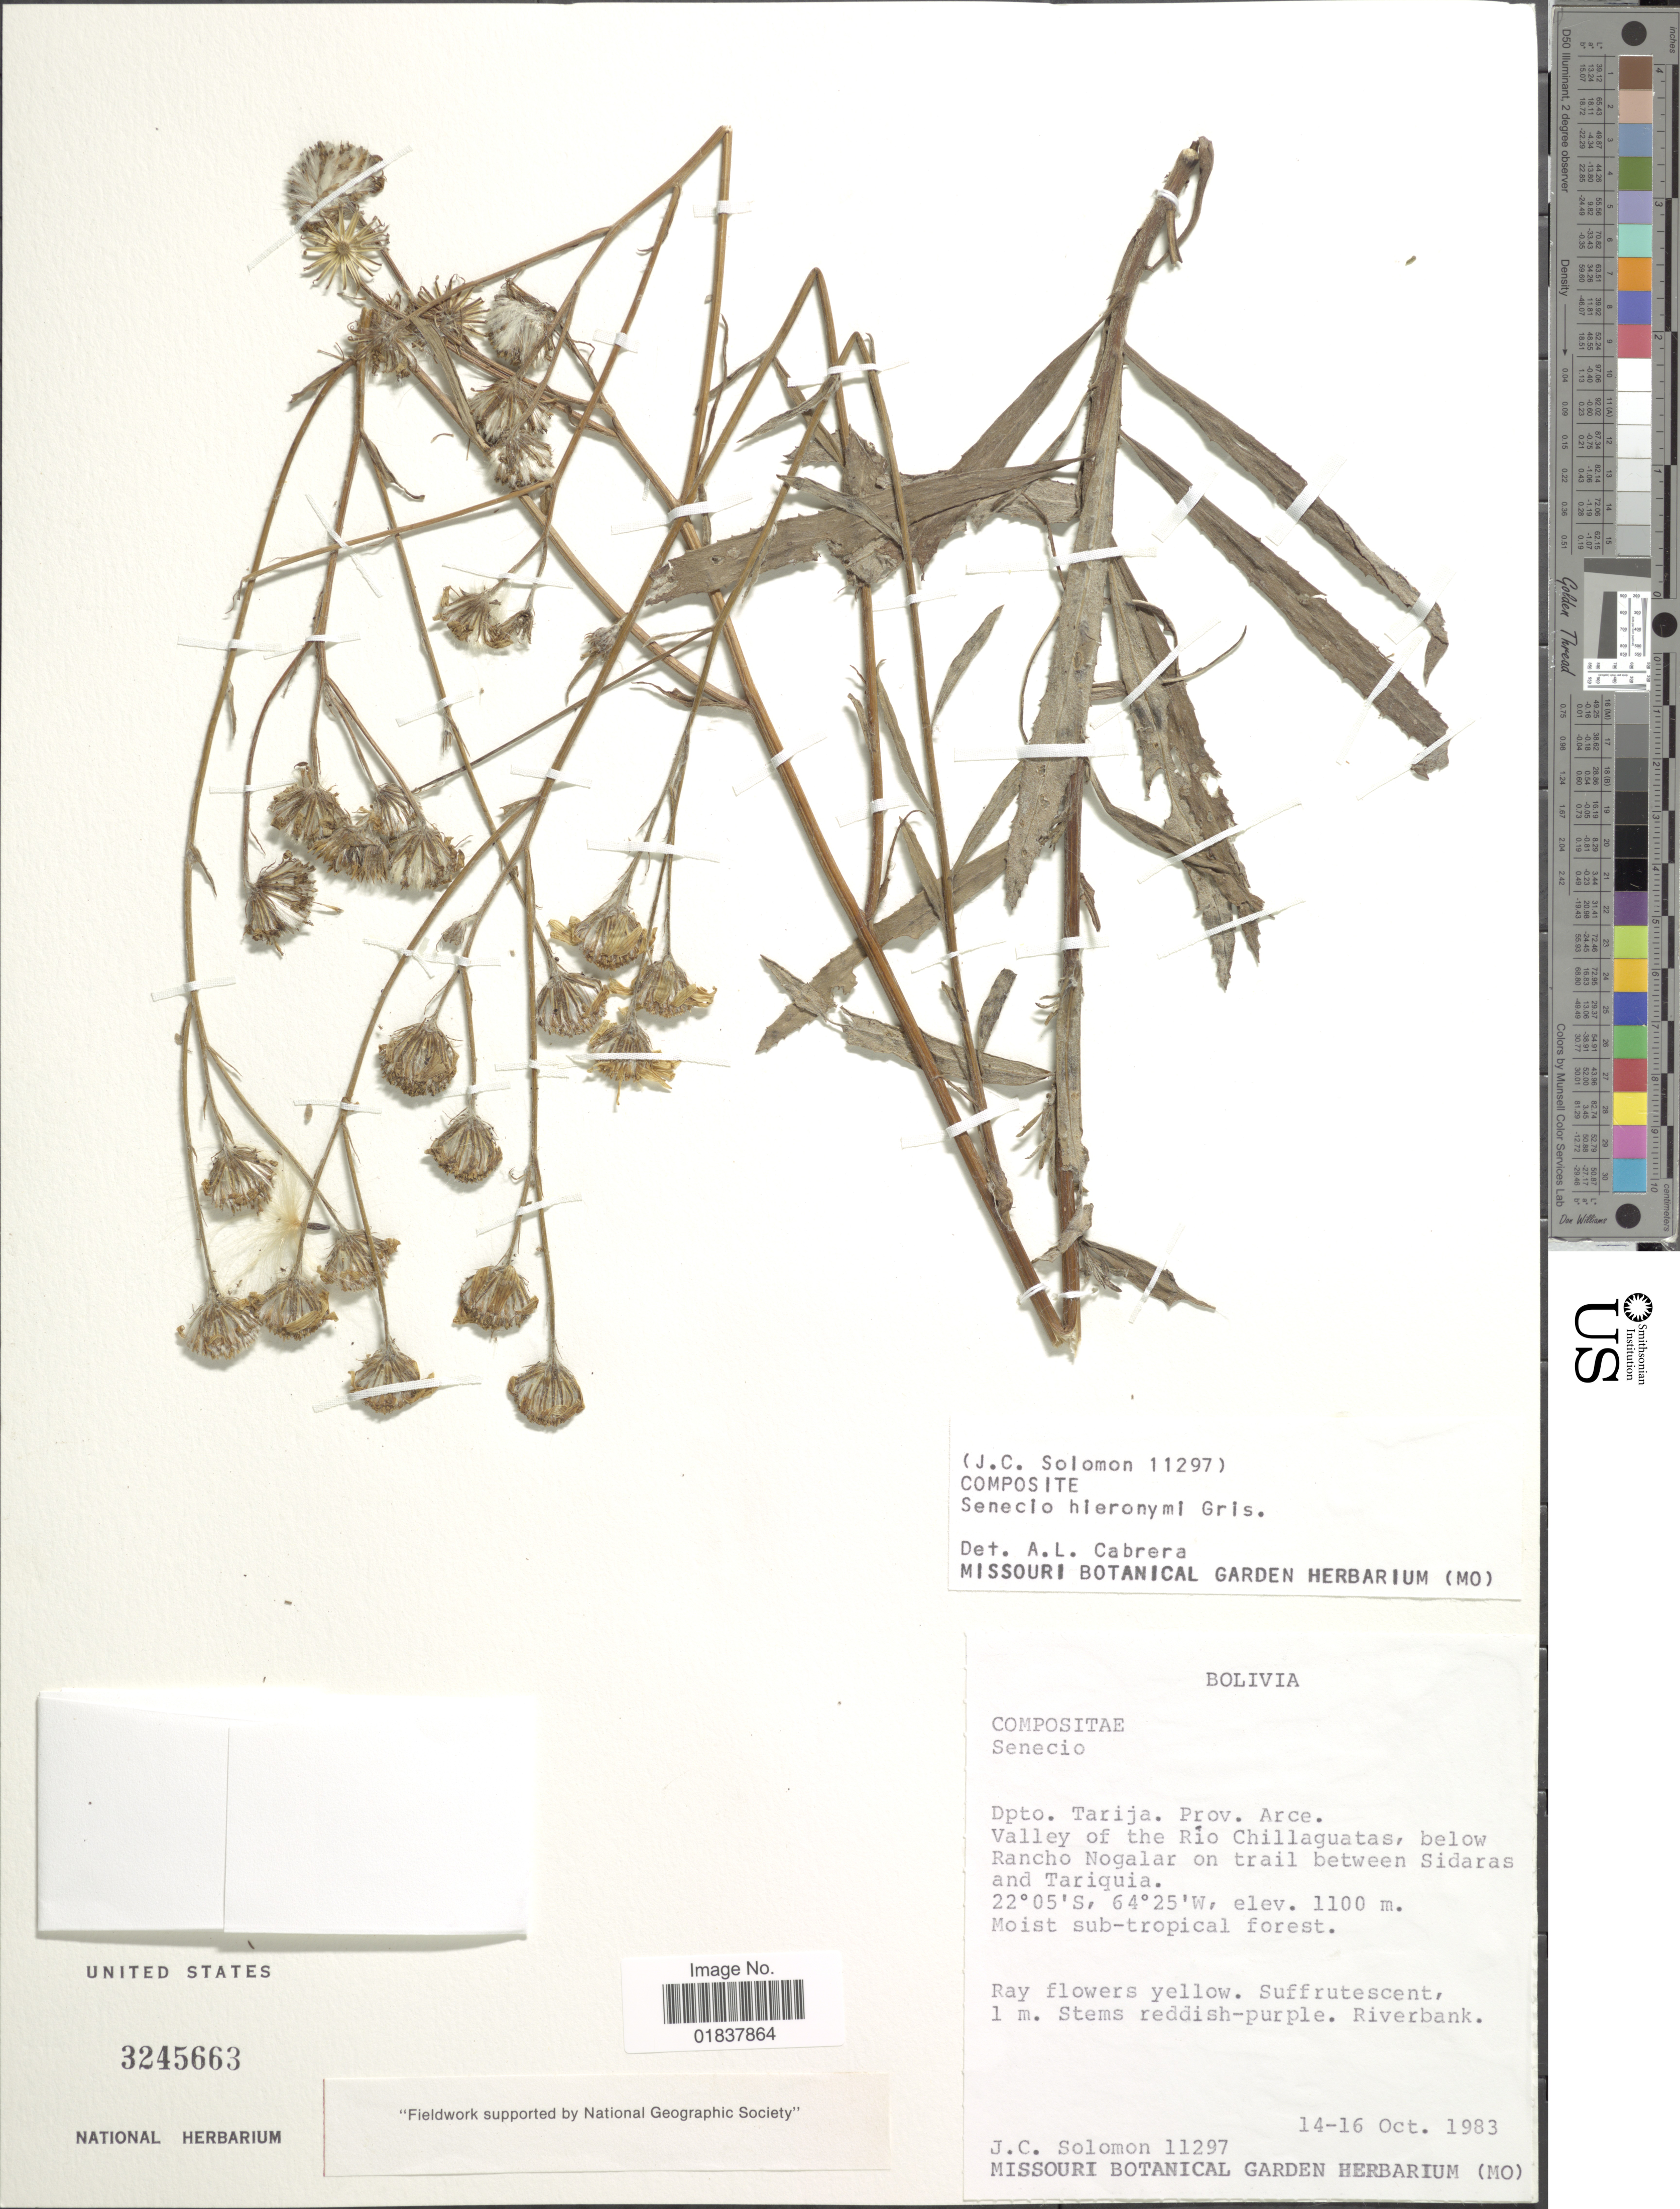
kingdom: Plantae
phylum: Tracheophyta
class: Magnoliopsida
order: Asterales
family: Asteraceae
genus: Senecio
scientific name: Senecio hieronymi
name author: Griseb.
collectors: J. C. Solomon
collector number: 11297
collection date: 1983-10-14/1983-10-16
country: Bolivia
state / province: Tarija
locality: Prov. Arce, Valley of the Rio Chillaguatas, below Rancho Nogalar on trail between Sidaras and Tariquia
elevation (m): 1100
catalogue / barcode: US 3245663